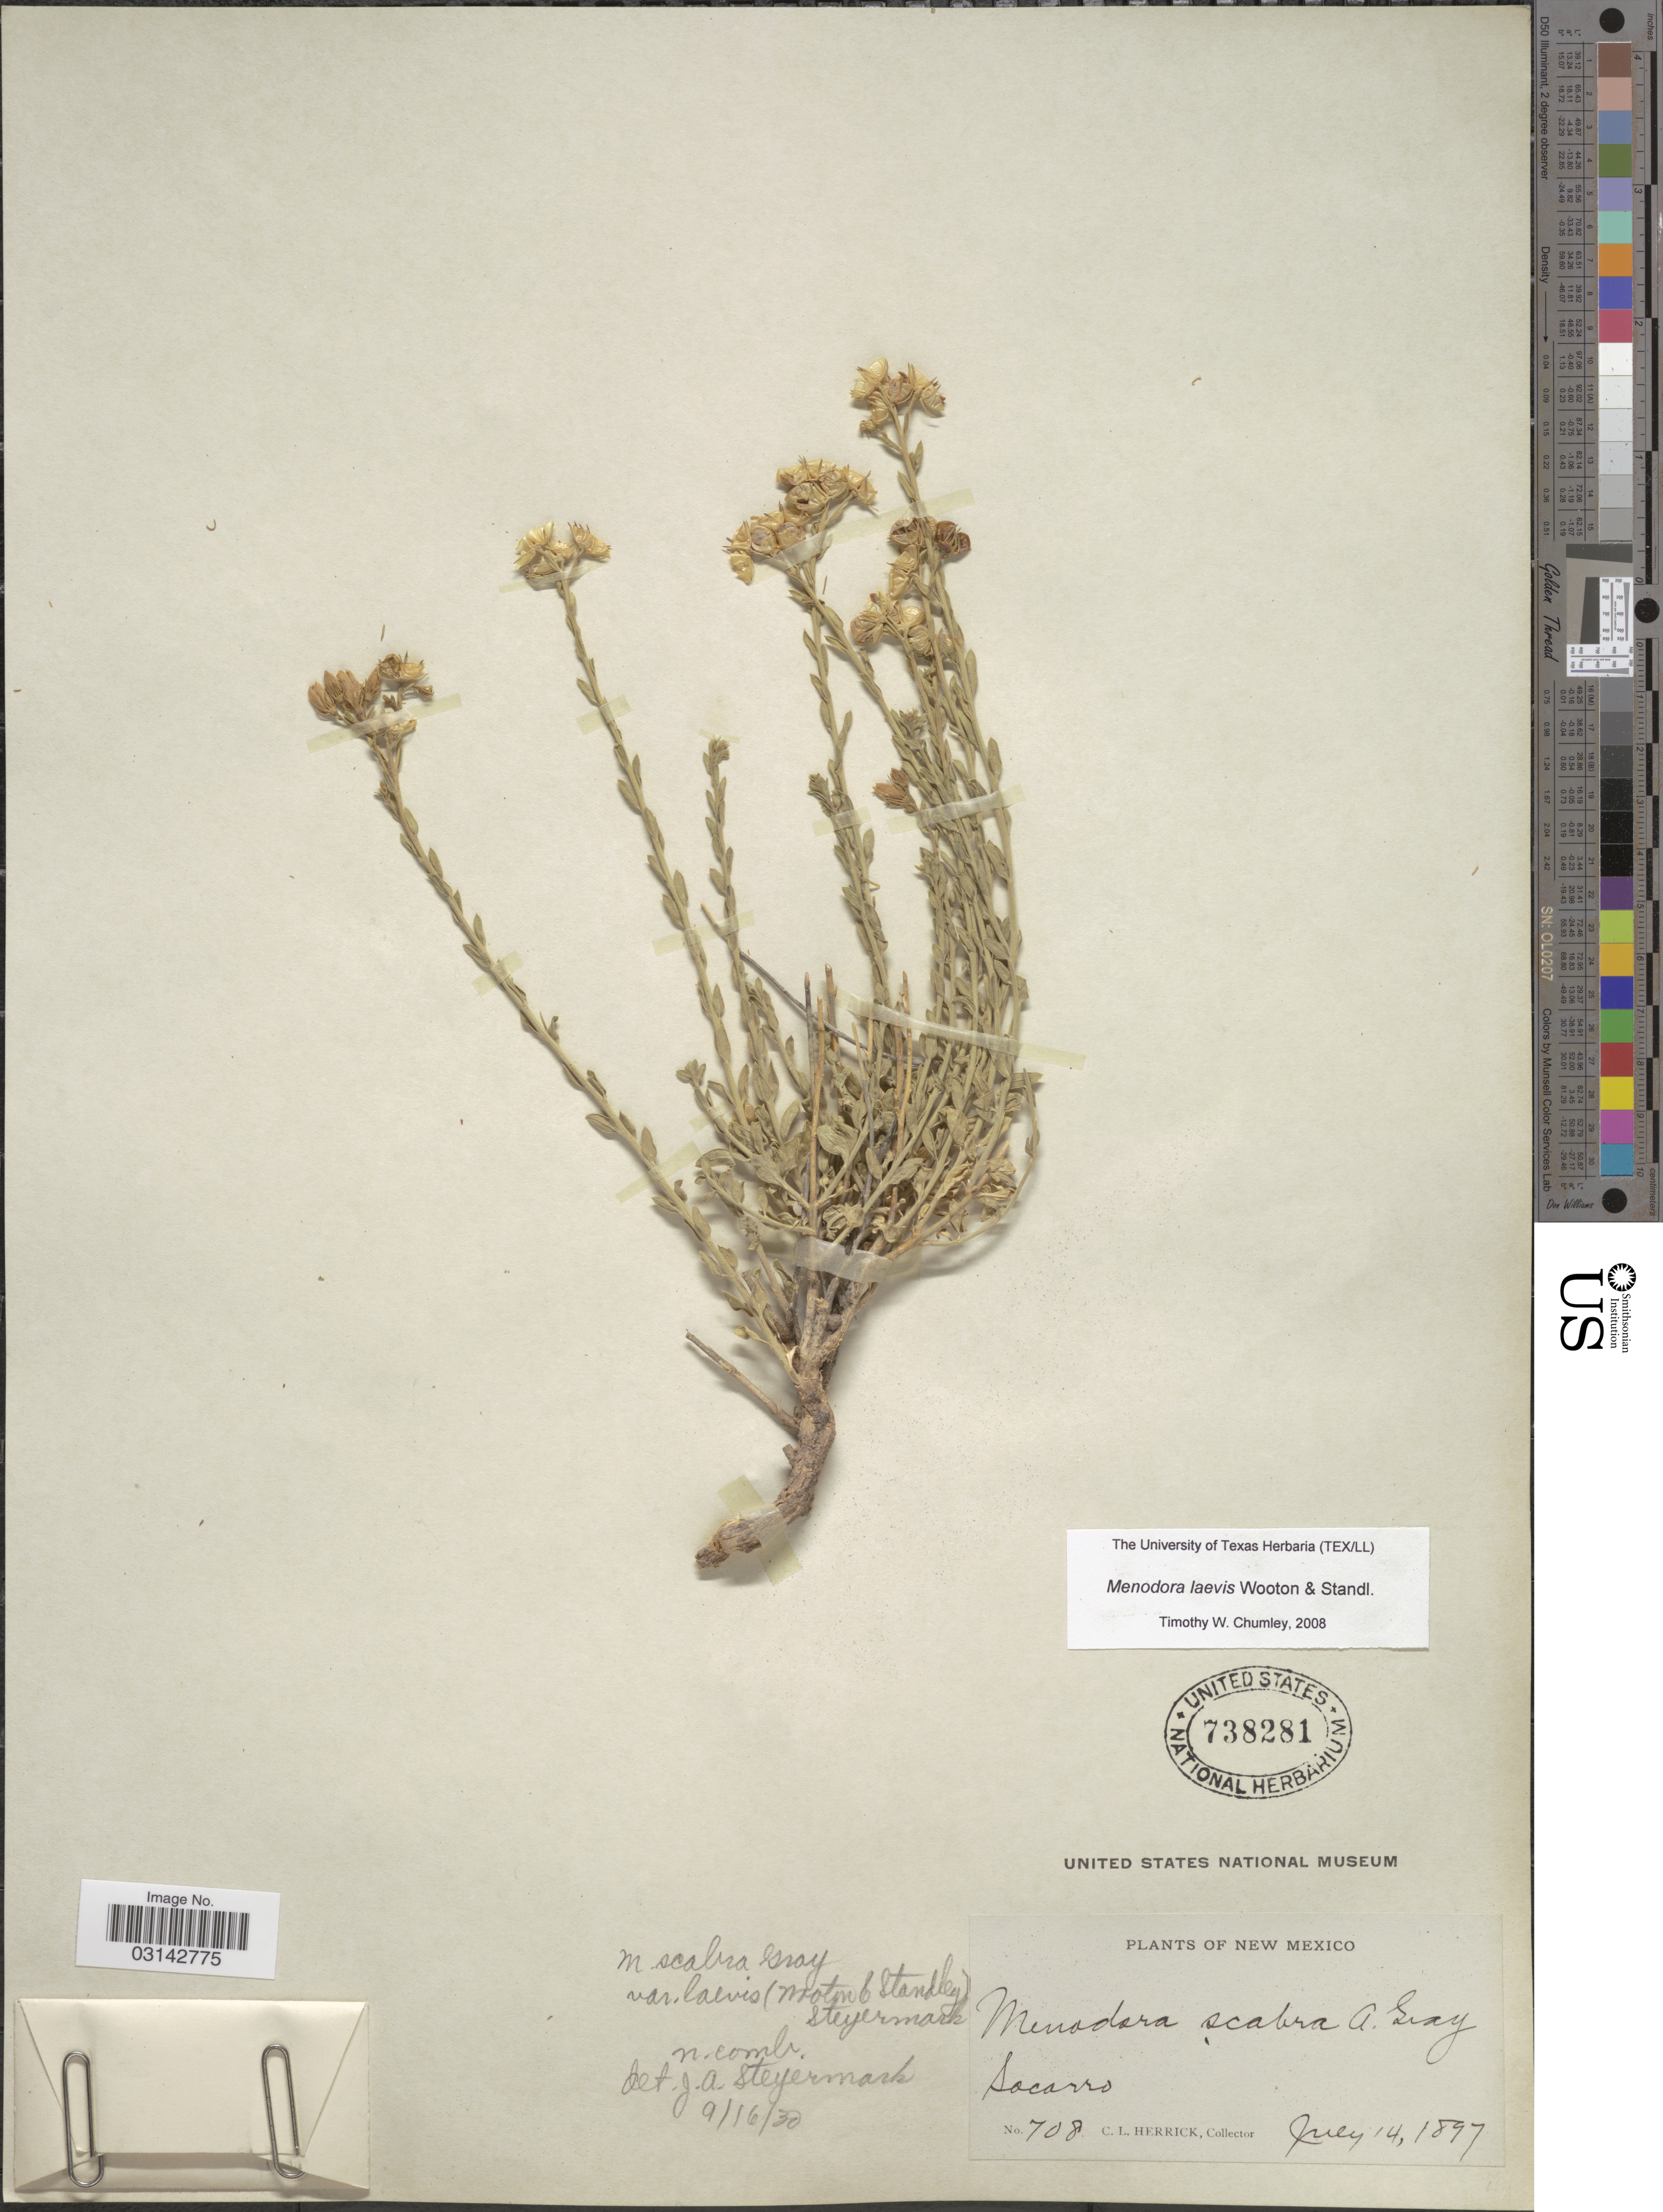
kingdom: Plantae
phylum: Tracheophyta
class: Magnoliopsida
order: Lamiales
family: Oleaceae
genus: Menodora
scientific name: Menodora laevis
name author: Wooton & Standl.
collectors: C. Herrick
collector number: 708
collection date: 1897-07-14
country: United States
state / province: New Mexico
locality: Socorro.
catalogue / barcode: US 738281